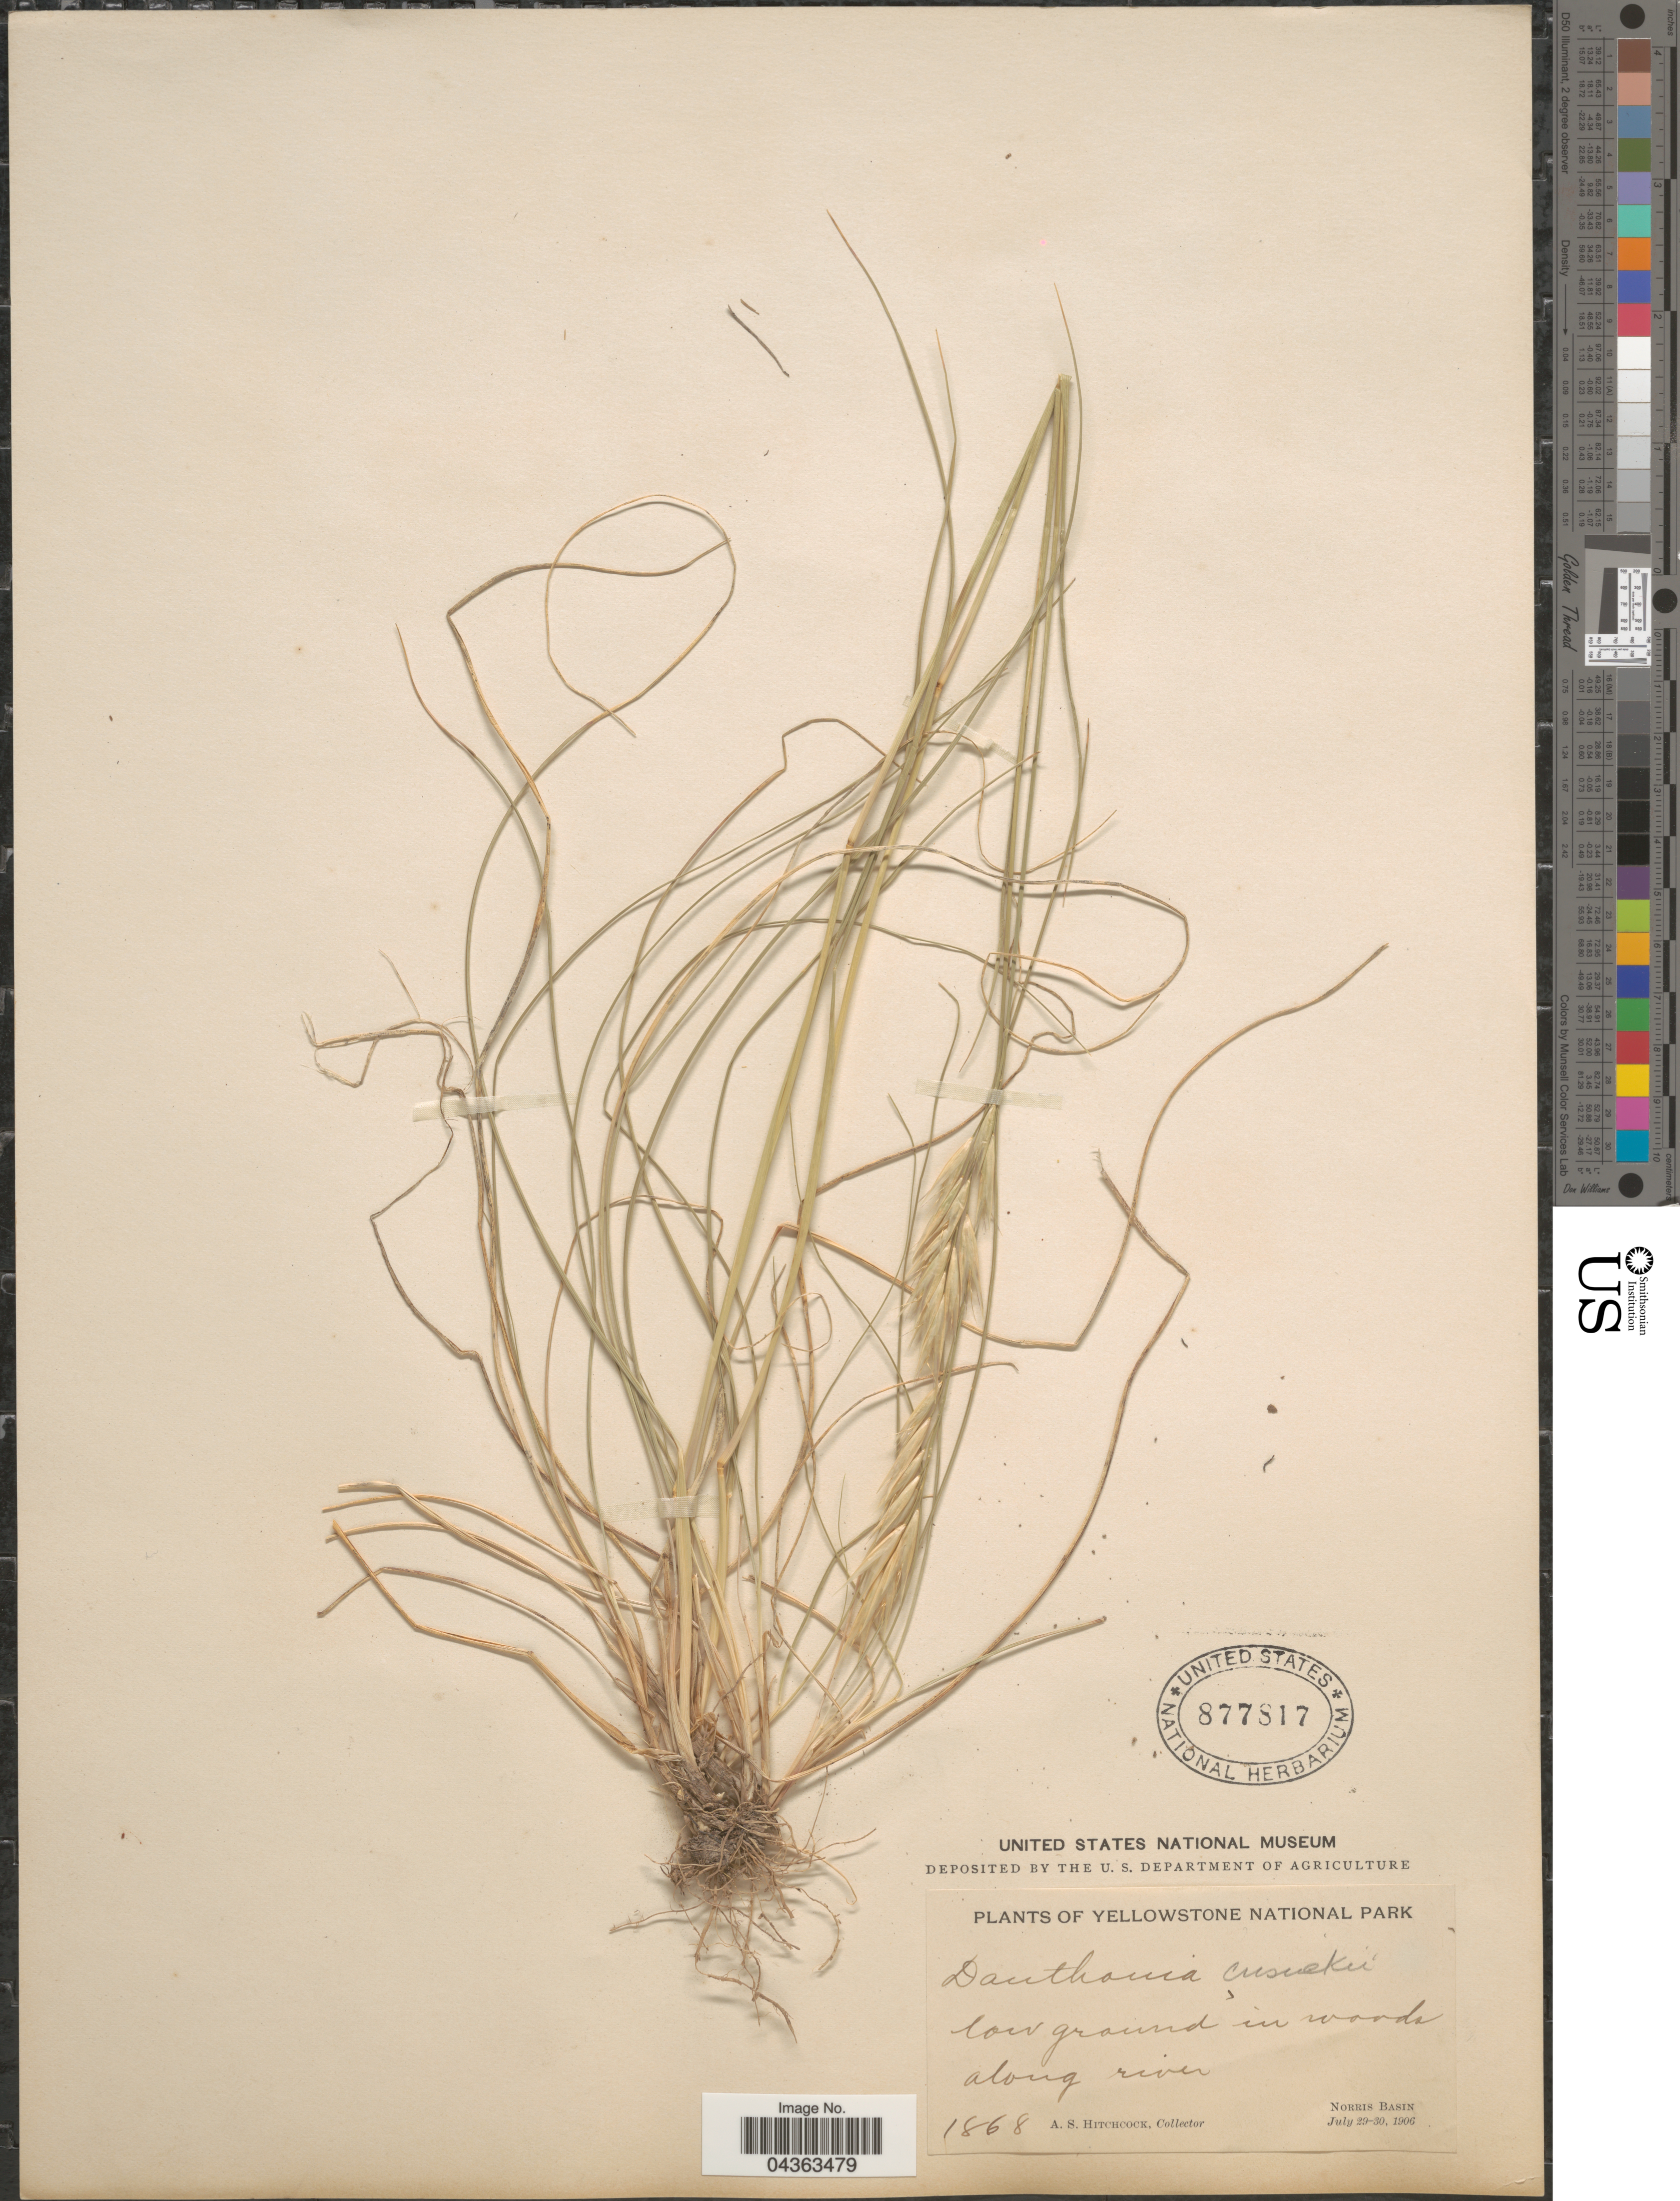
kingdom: Plantae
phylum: Tracheophyta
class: Liliopsida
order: Poales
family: Poaceae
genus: Danthonia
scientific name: Danthonia intermedia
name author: Vasey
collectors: A. S. Hitchcock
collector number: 1868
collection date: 1906-07-29/1906-07-30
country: United States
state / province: Wyoming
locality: Yellowstone National Park. Low ground in woods along river. Norris Basin.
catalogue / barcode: US 877817